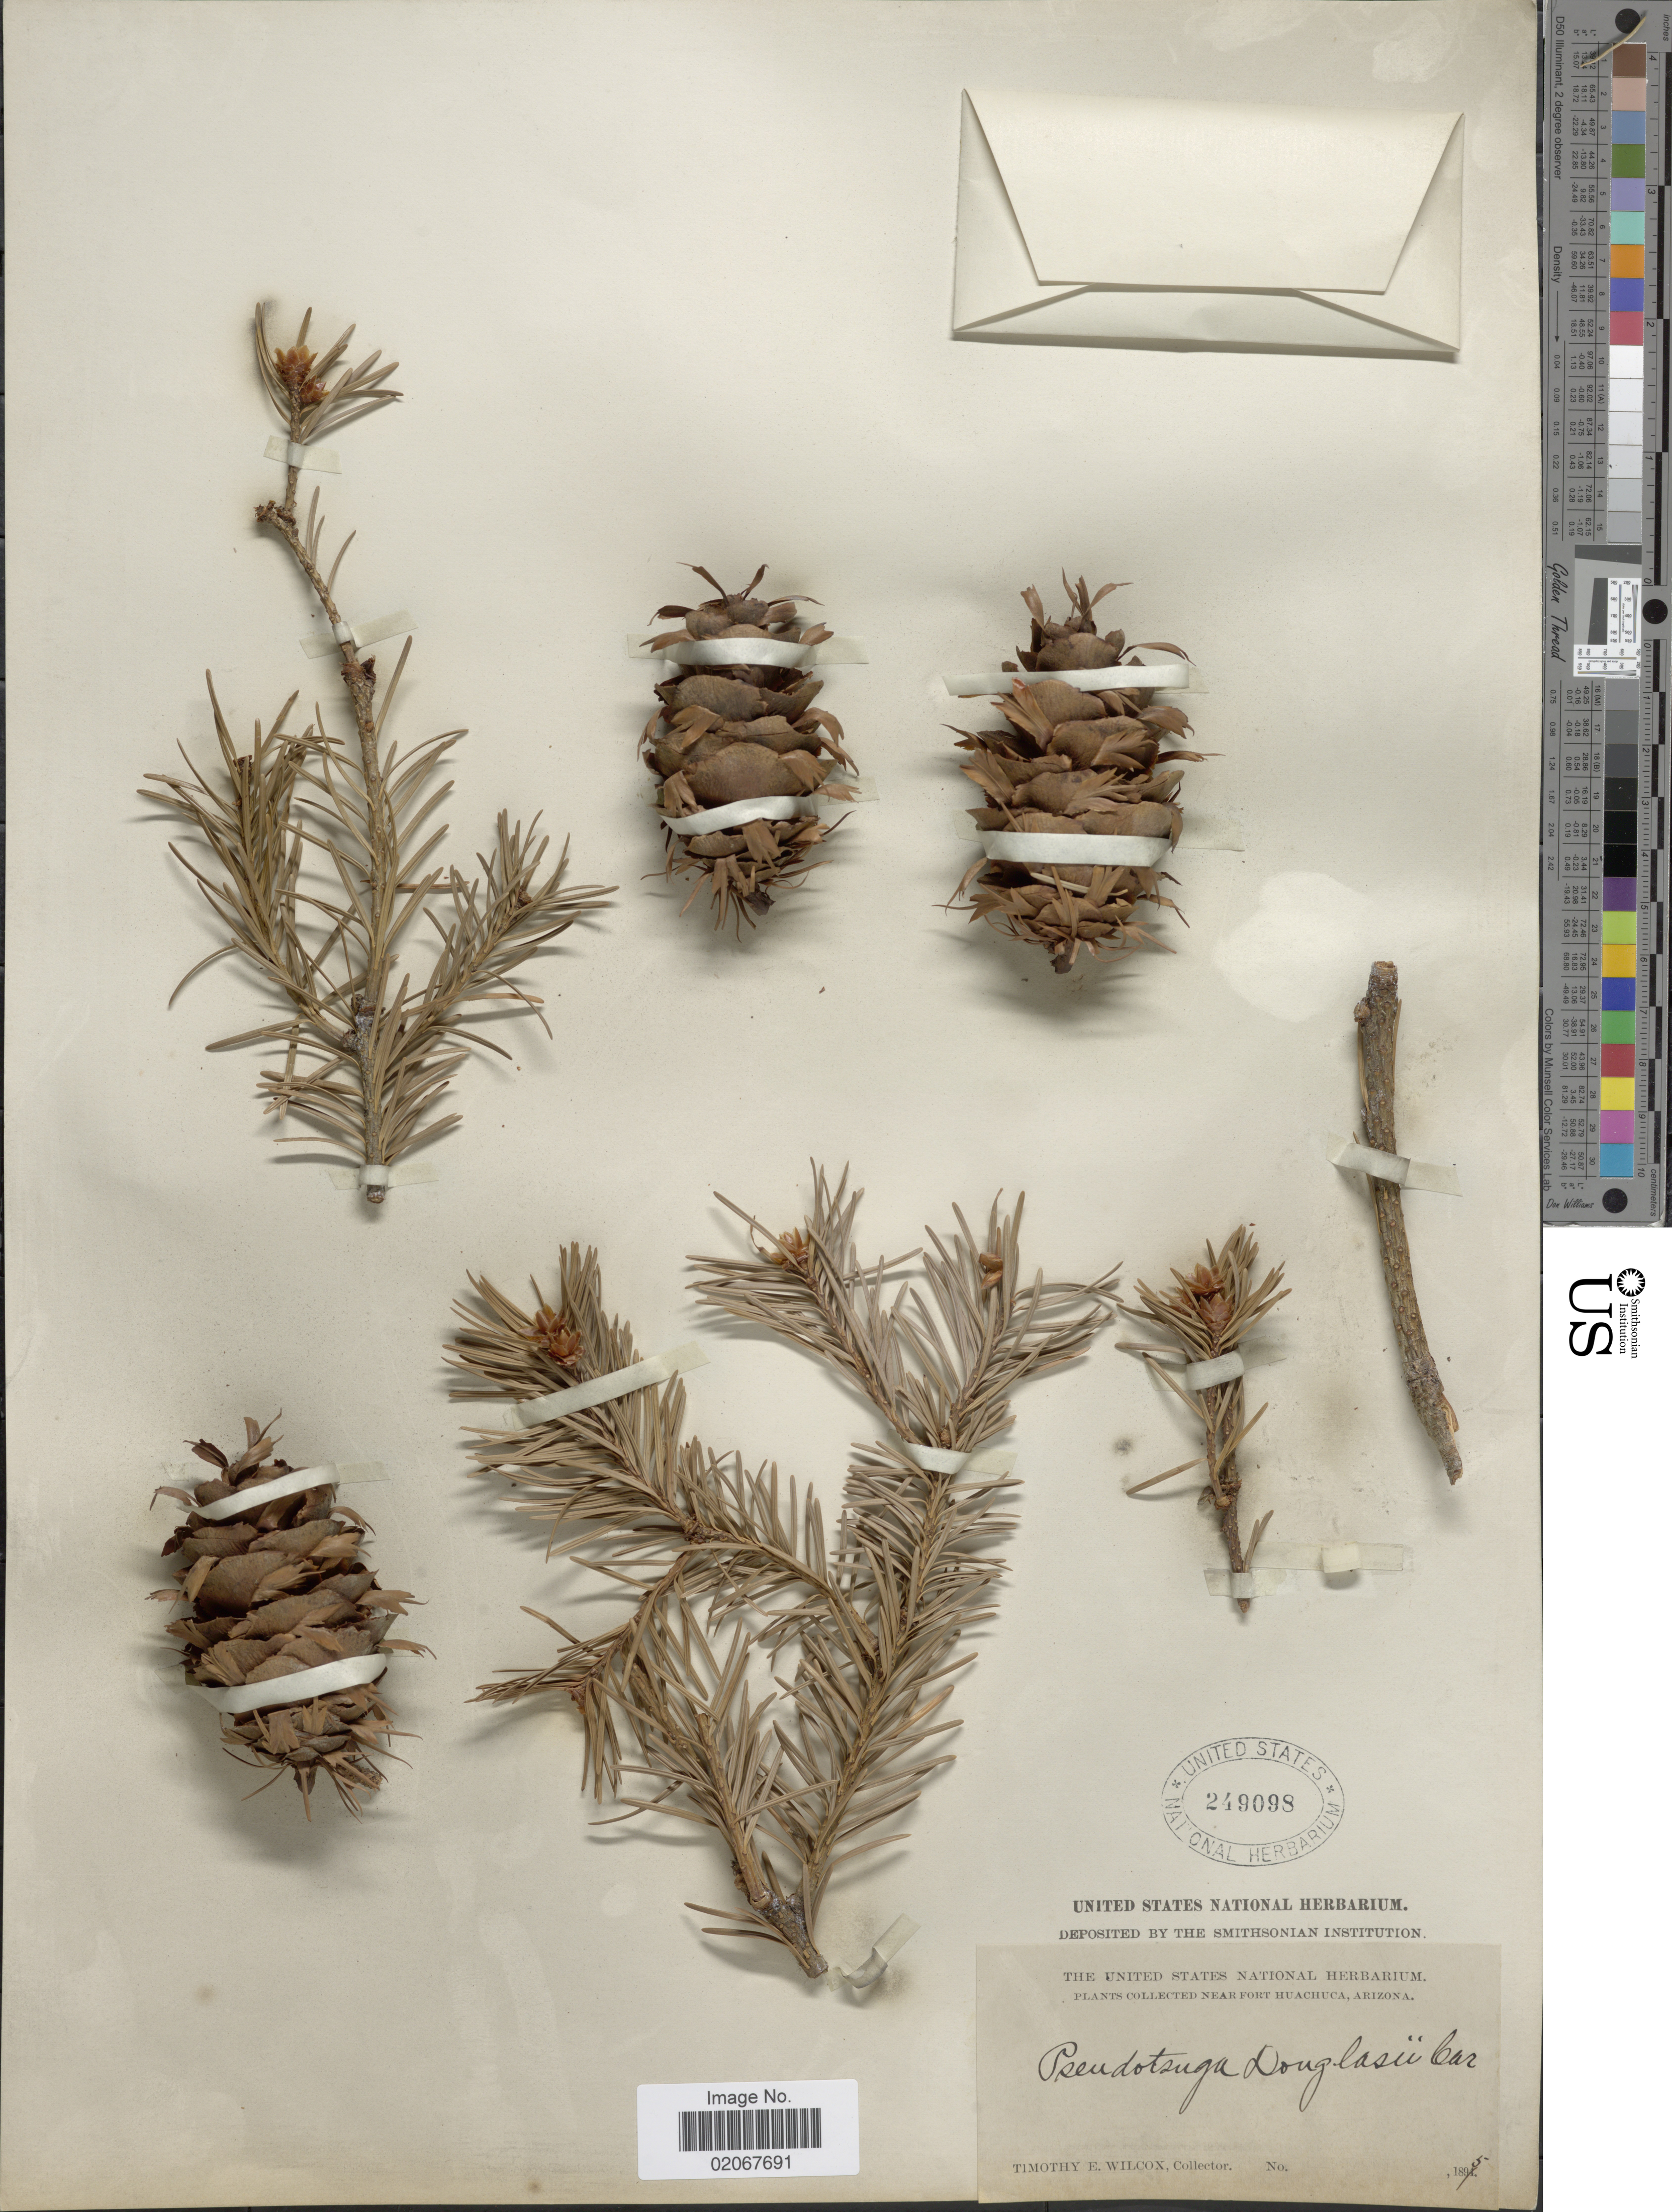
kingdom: Plantae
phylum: Tracheophyta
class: Pinopsida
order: Pinales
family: Pinaceae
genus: Pseudotsuga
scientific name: Pseudotsuga menziesii var. glauca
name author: (Beissn.) Franco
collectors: T. E. Wilcox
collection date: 1895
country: United States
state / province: Arizona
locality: Near Fort Huachuca.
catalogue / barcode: US 249098